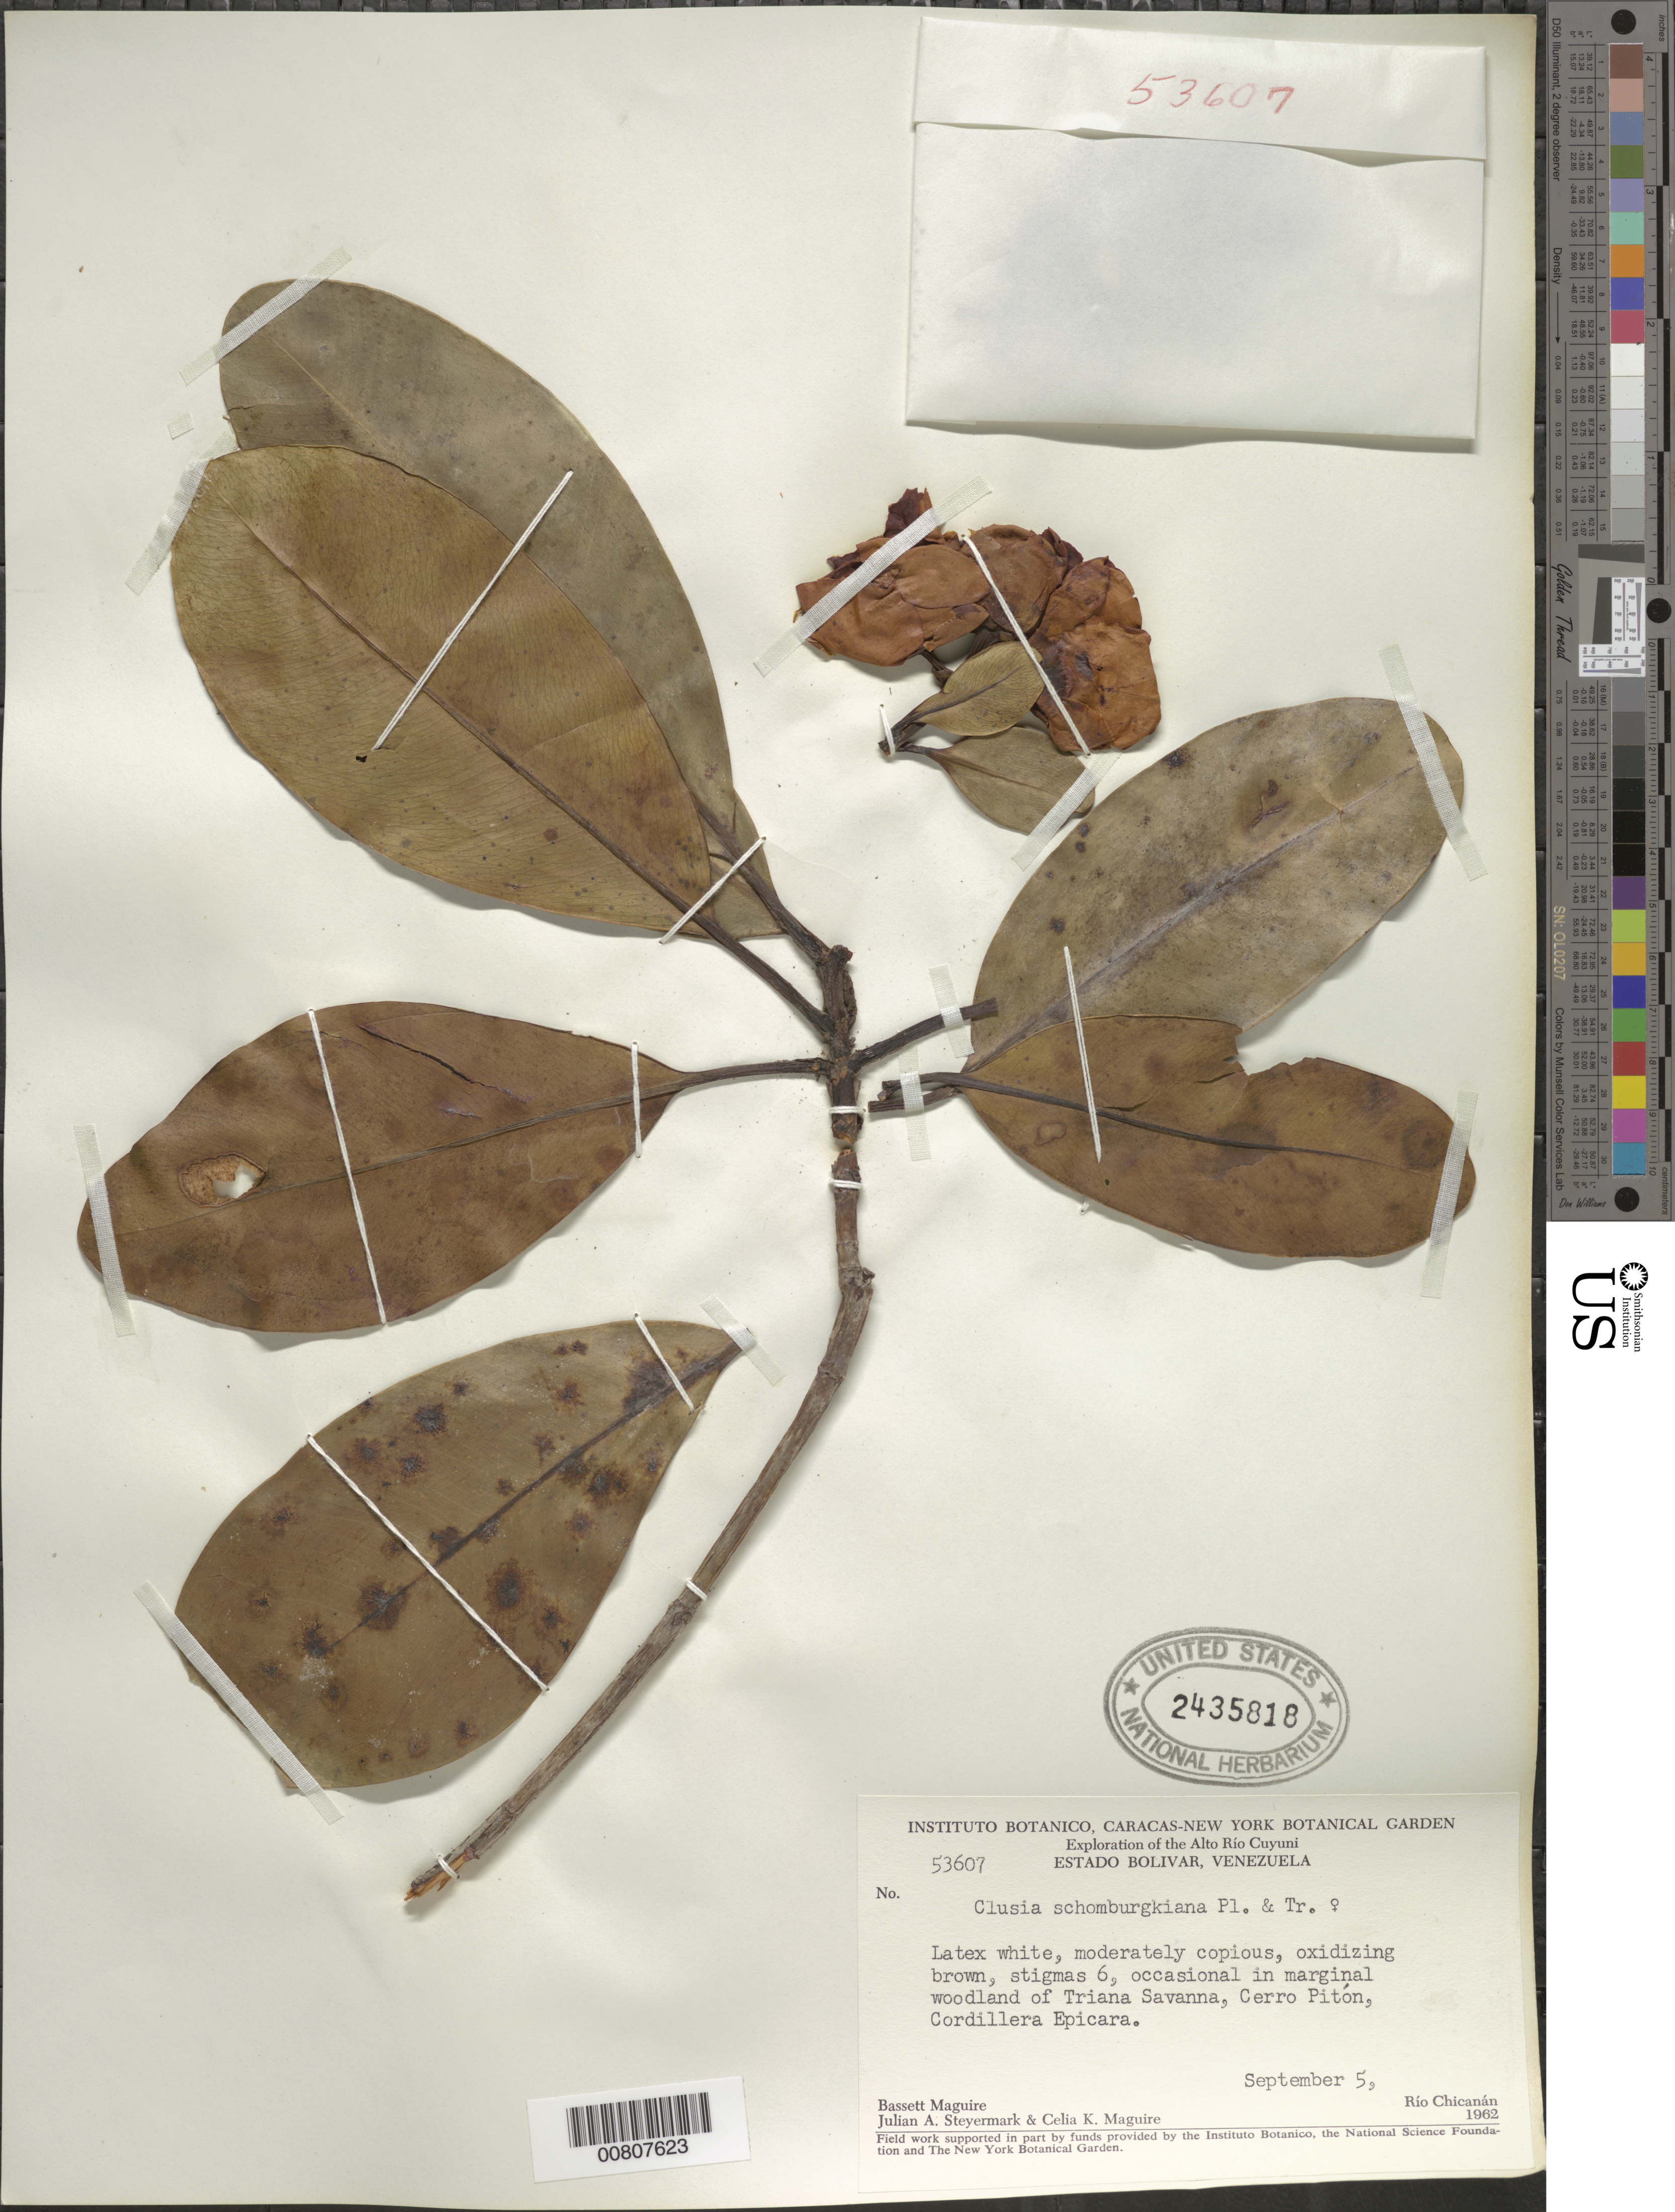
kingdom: Plantae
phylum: Tracheophyta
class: Magnoliopsida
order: Malpighiales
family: Clusiaceae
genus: Clusia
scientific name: Clusia schomburgkiana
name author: (Planch. & Triana) Benth. ex Engl.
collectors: B. Maguire, J. Steyermark & C. K. Maguire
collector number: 53607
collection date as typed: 5-Sep-62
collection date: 1962-09-05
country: Venezuela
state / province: Bolívar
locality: Alto Río Cuyuni, Cerro Pitón, Cordillera Epicara, Triana Savanna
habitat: Marginal woodland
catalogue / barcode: US 2435818